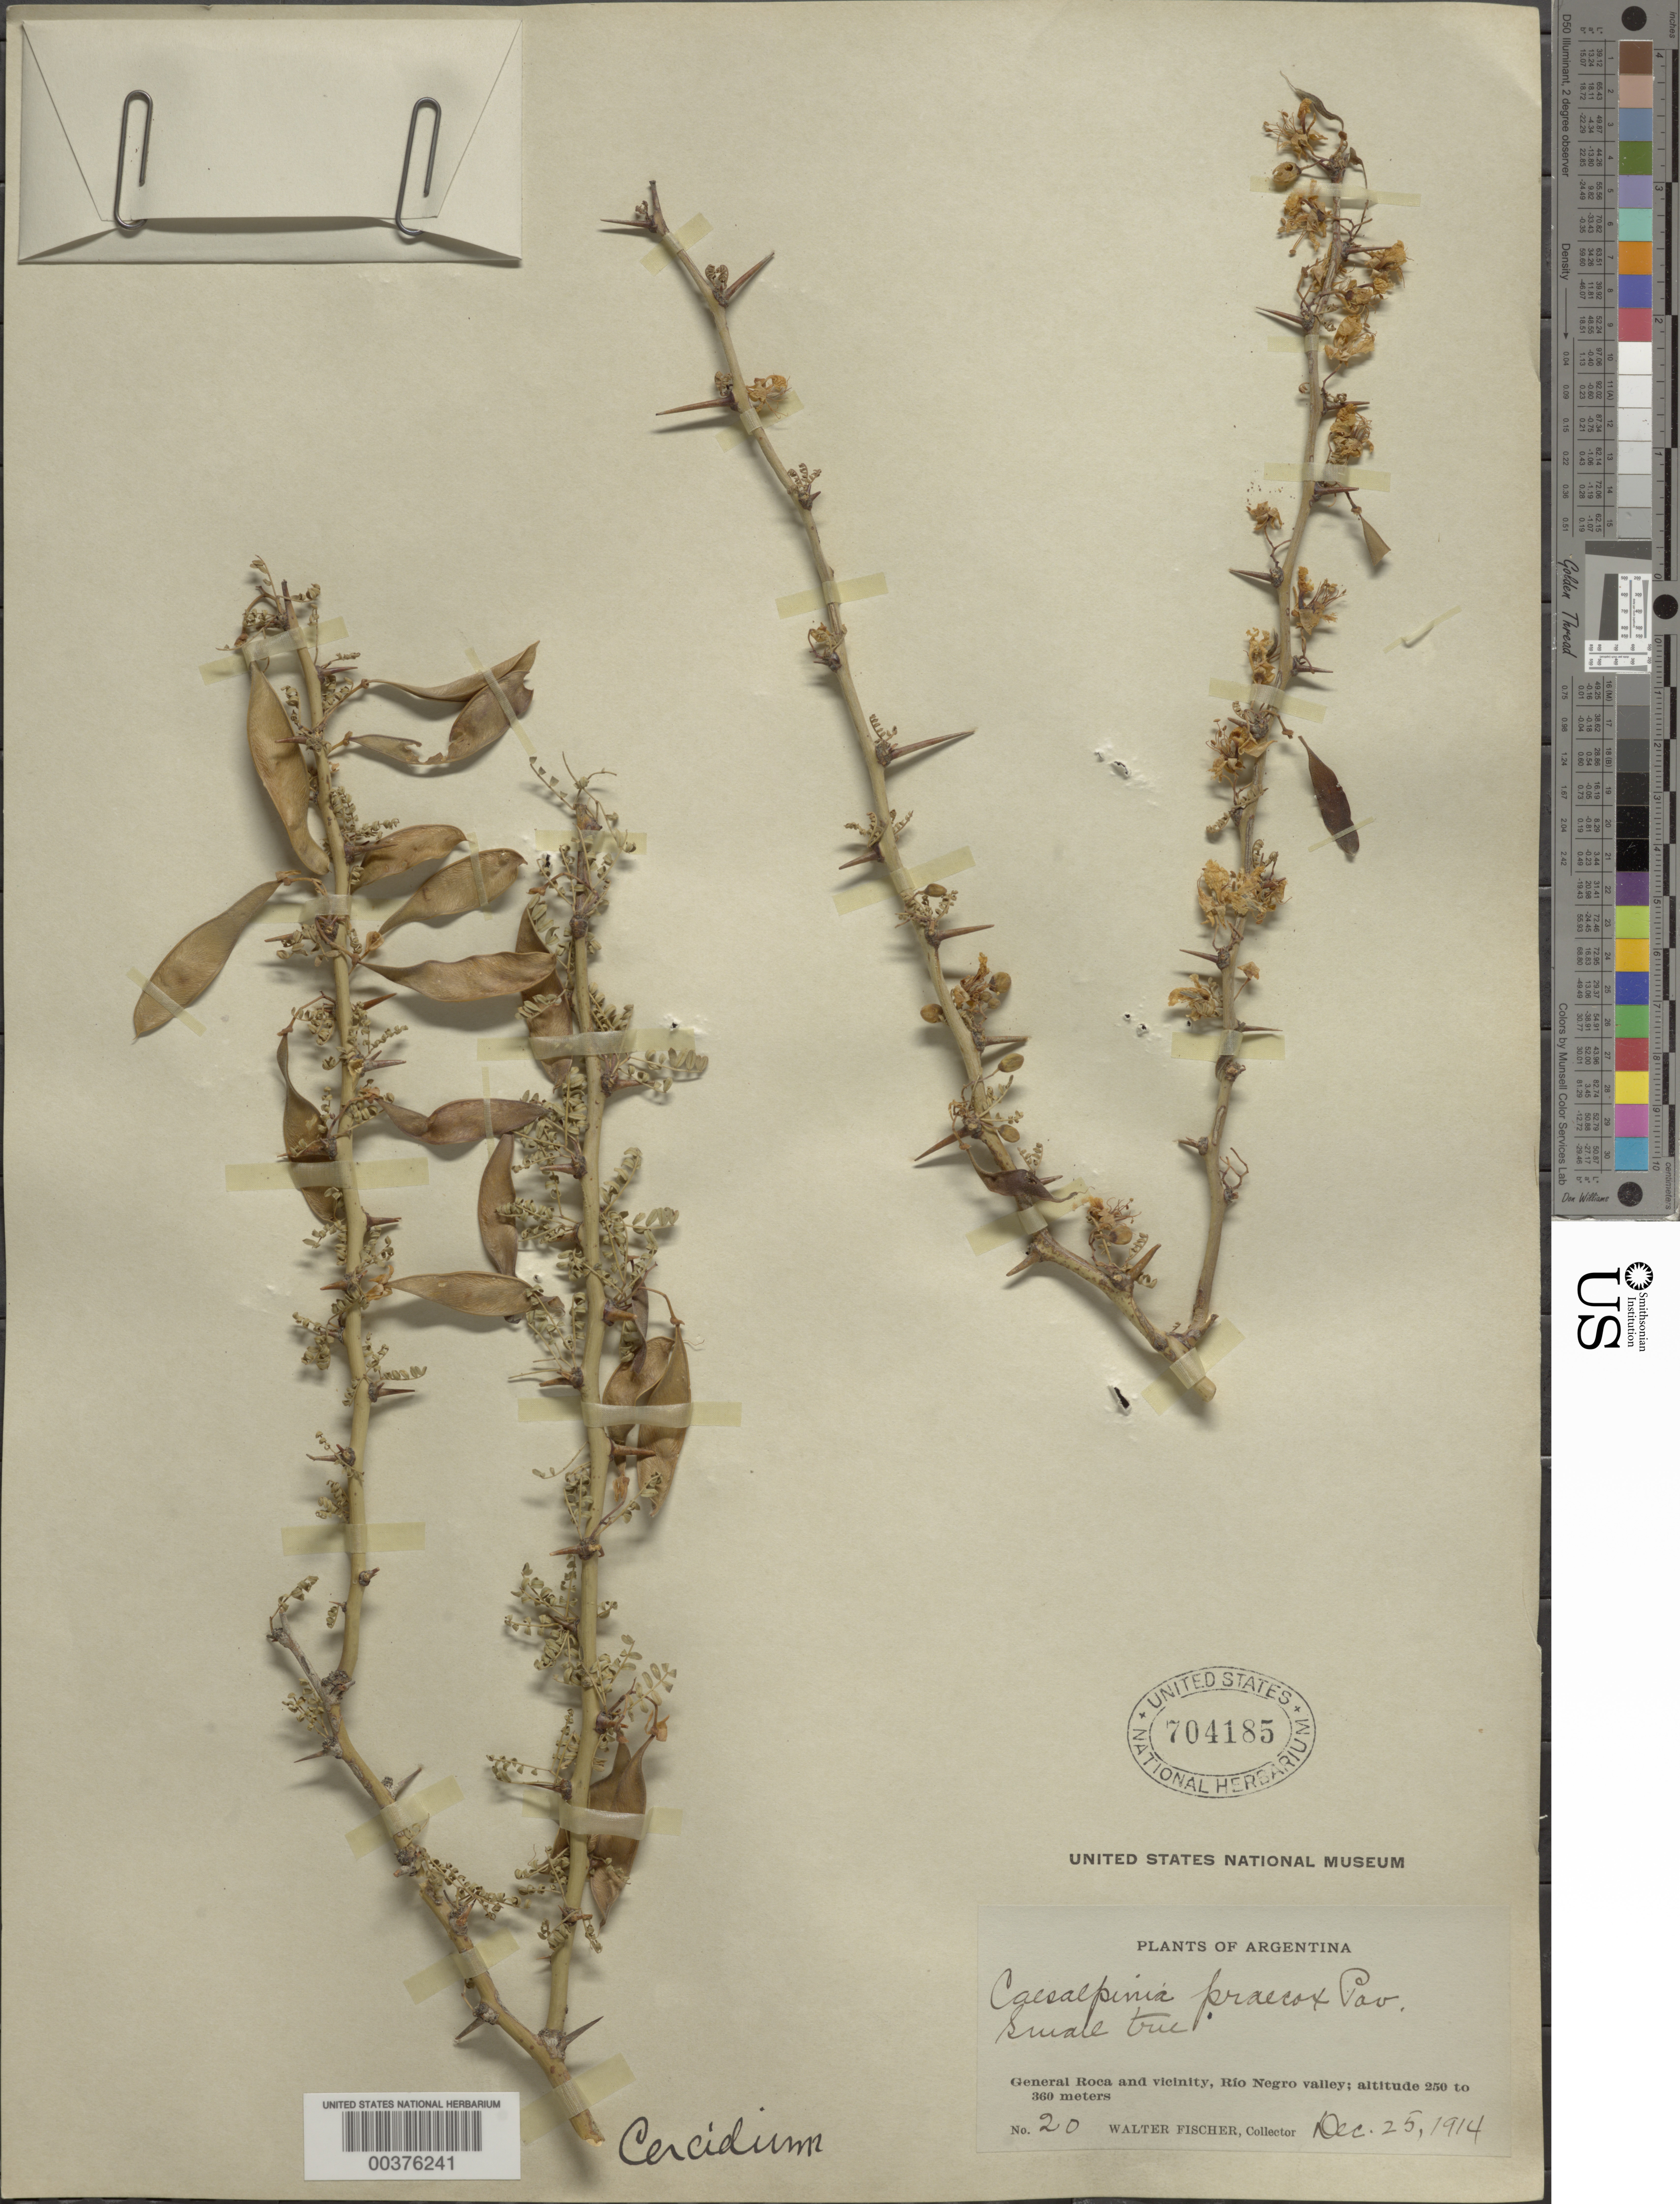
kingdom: Plantae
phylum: Tracheophyta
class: Magnoliopsida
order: Fabales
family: Fabaceae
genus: Parkinsonia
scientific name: Parkinsonia praecox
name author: (Ruiz & Pav.) J.E. Hawkins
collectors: W. Fischer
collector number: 20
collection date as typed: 25 Dec 1914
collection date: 1914-12-25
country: Argentina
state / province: Río Negro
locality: General Roca and vicinity, Rio Negro Valley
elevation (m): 250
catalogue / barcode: US 704185